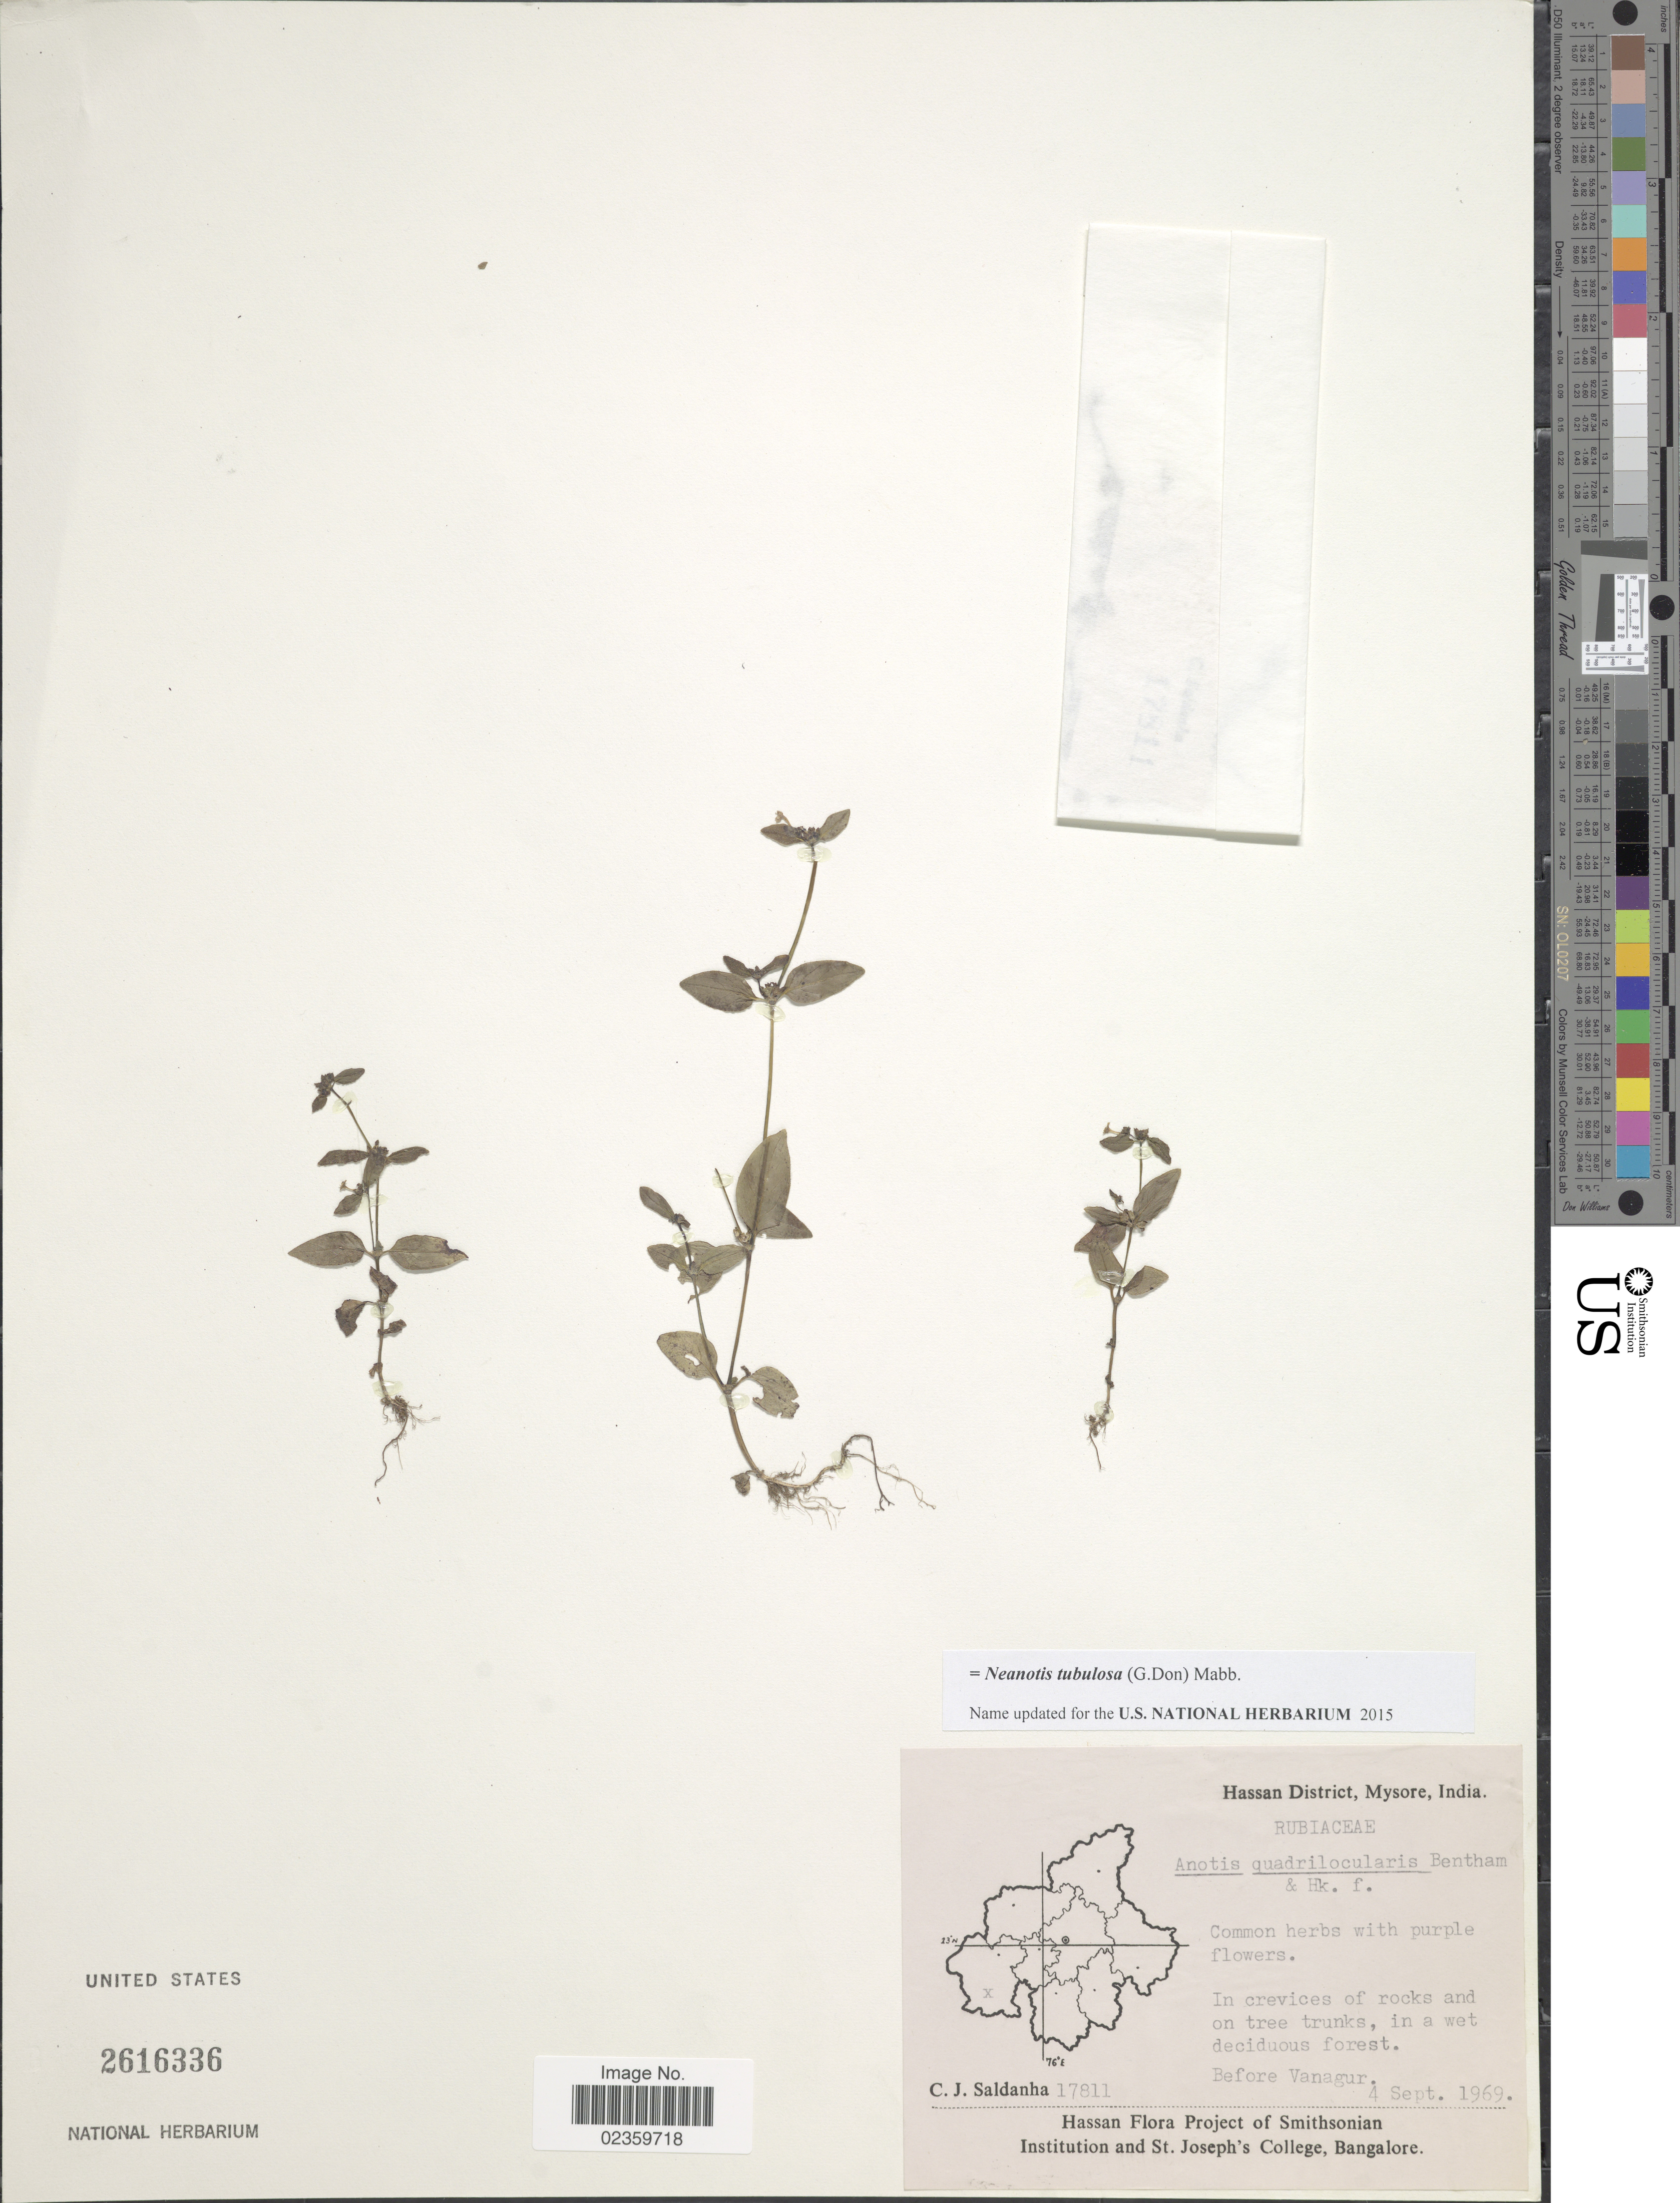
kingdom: Plantae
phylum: Tracheophyta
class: Magnoliopsida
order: Gentianales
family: Rubiaceae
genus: Neanotis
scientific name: Neanotis tubulosa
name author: (G. Don) Mabb.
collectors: C. J. Saldanha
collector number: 17811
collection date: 1969-10-04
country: India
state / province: Karnataka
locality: Hassan District, Mysore, Before Vanagur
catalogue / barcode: US 2616336